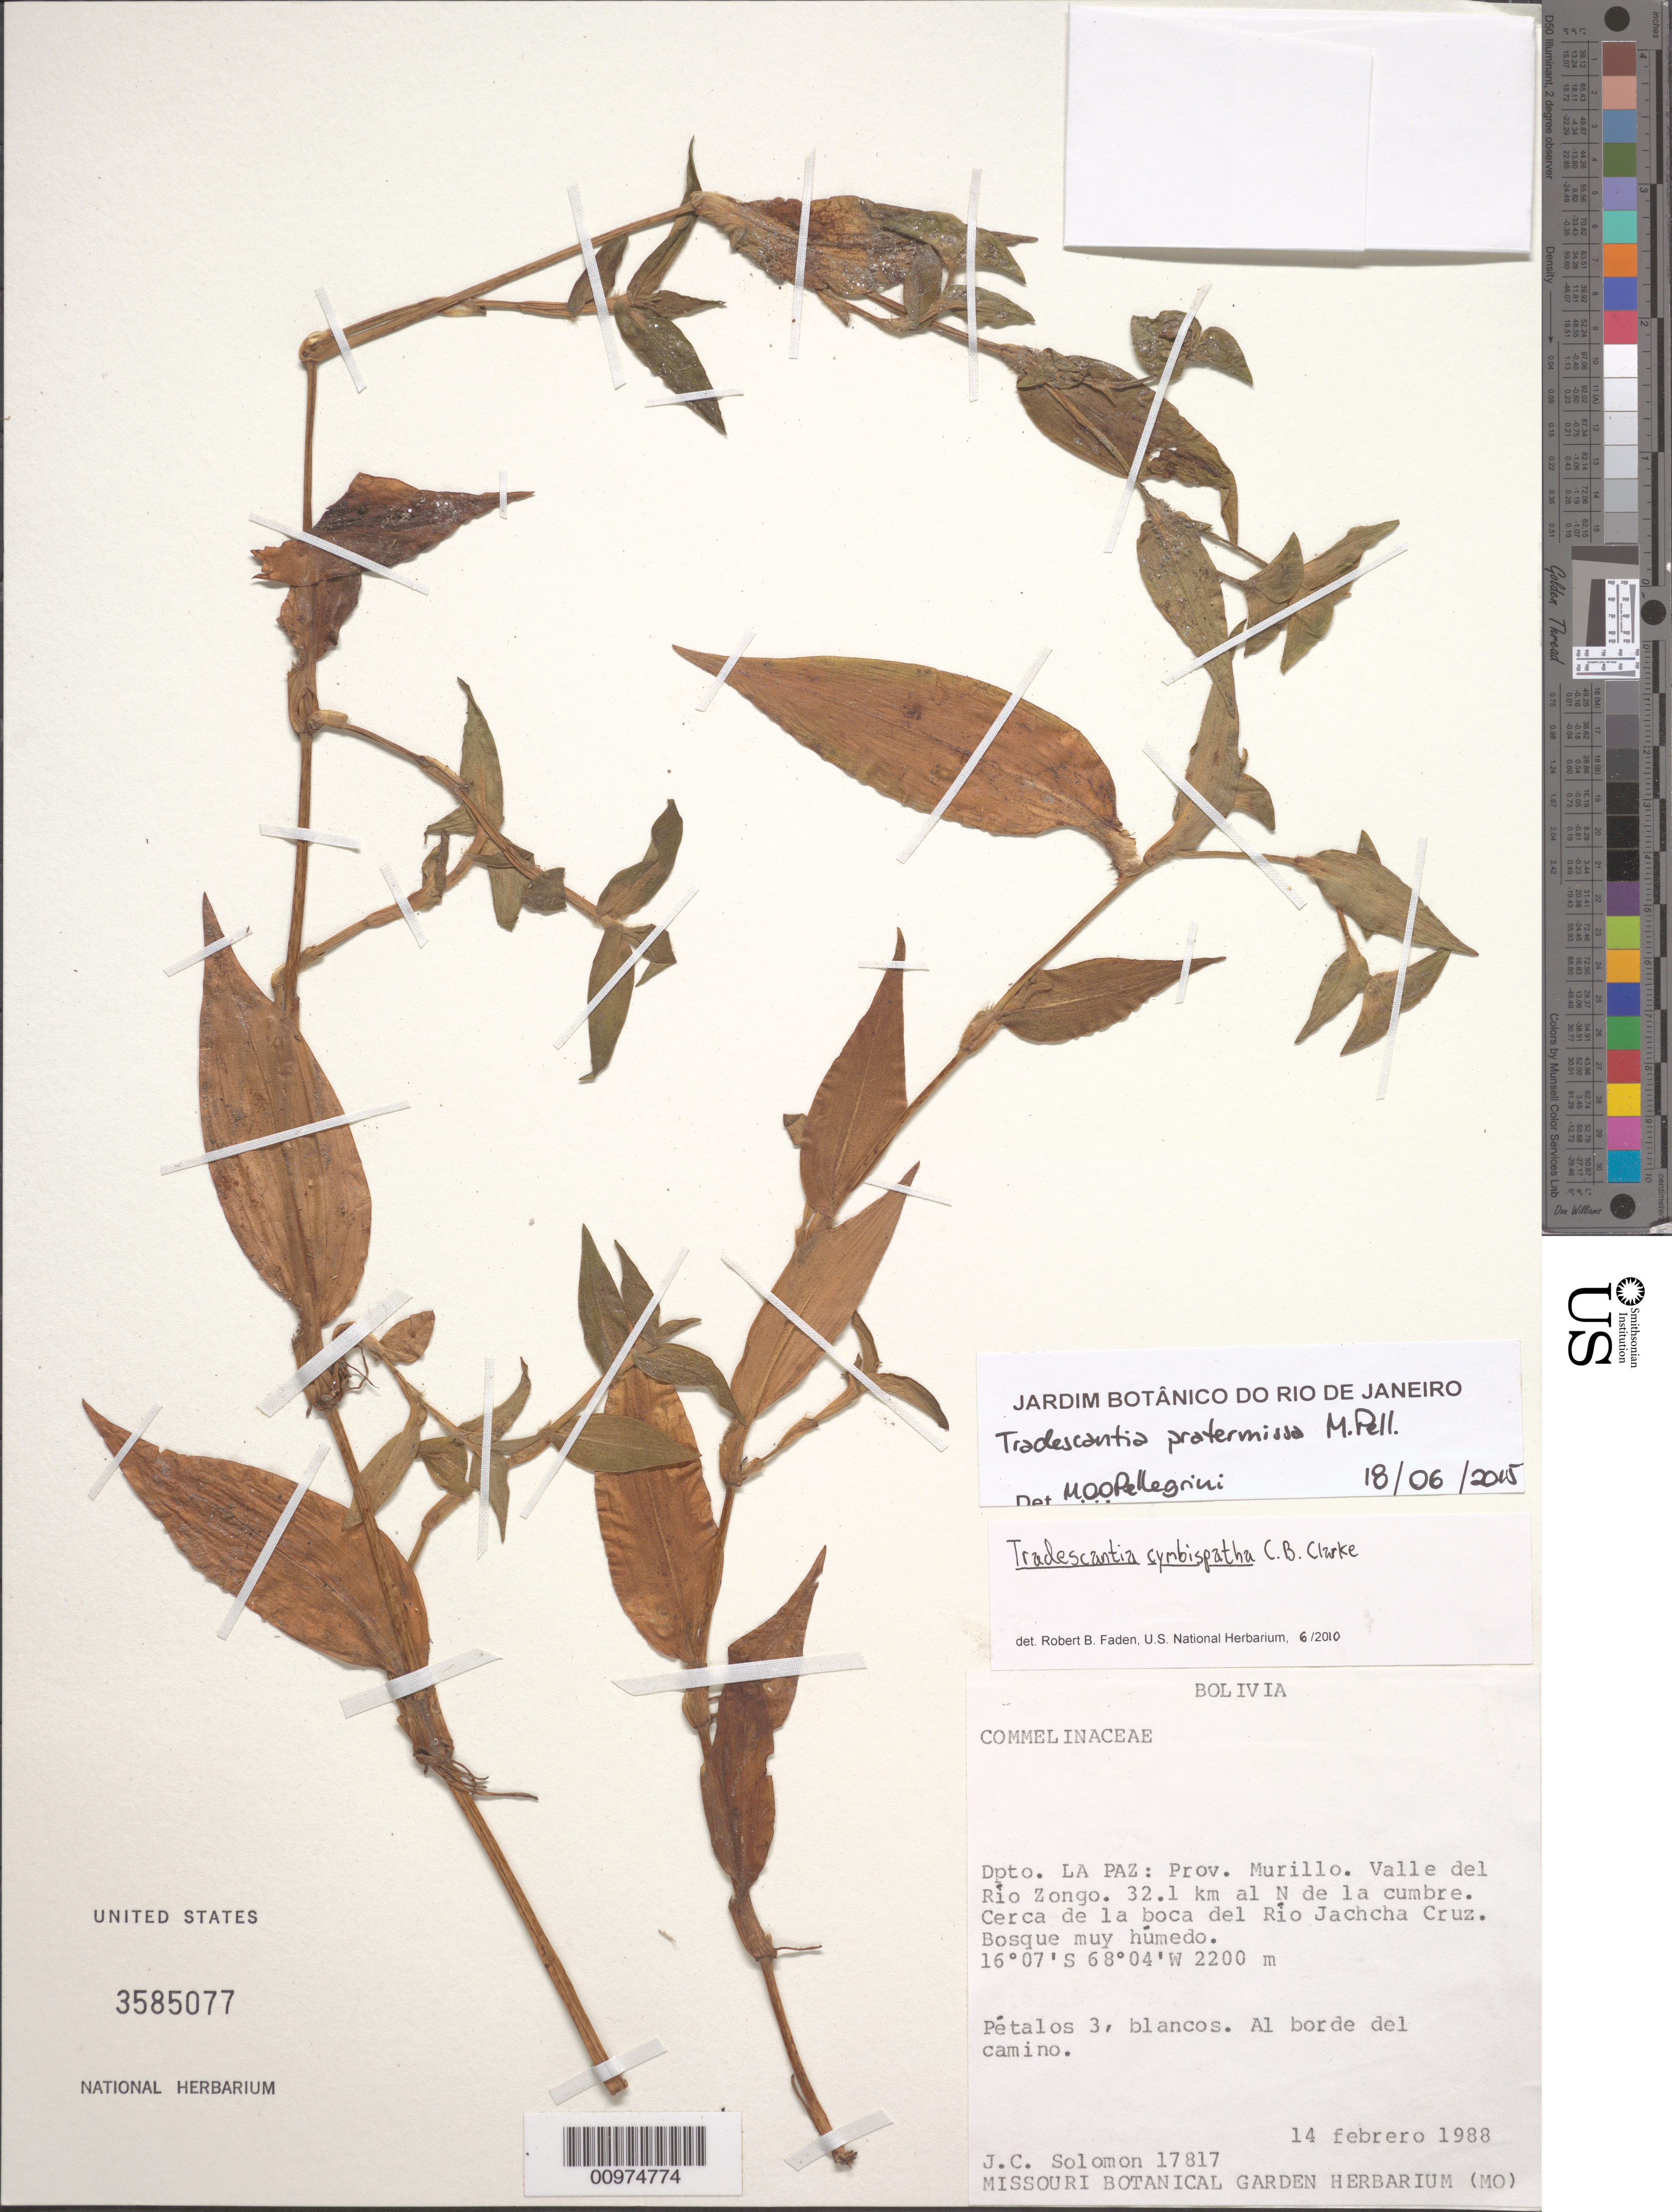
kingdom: Plantae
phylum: Tracheophyta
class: Liliopsida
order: Commelinales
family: Commelinaceae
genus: Tradescantia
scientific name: Tradescantia cymbispatha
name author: C.B. Clarke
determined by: Faden, Robert B., (US), Smithsonian Institution - National Museum of Natural History (UNITED STATES)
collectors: J. C. Solomon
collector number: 17817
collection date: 1988-02-14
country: Bolivia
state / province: La Paz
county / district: Murillo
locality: Valle del Rio Zongo. 32.1 km al N de la cumbre. Cerca de la boca del Rio Jachcha Cruz. Bosque muy humedo.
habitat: Al borde del camino.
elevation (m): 2200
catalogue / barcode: US 3585077